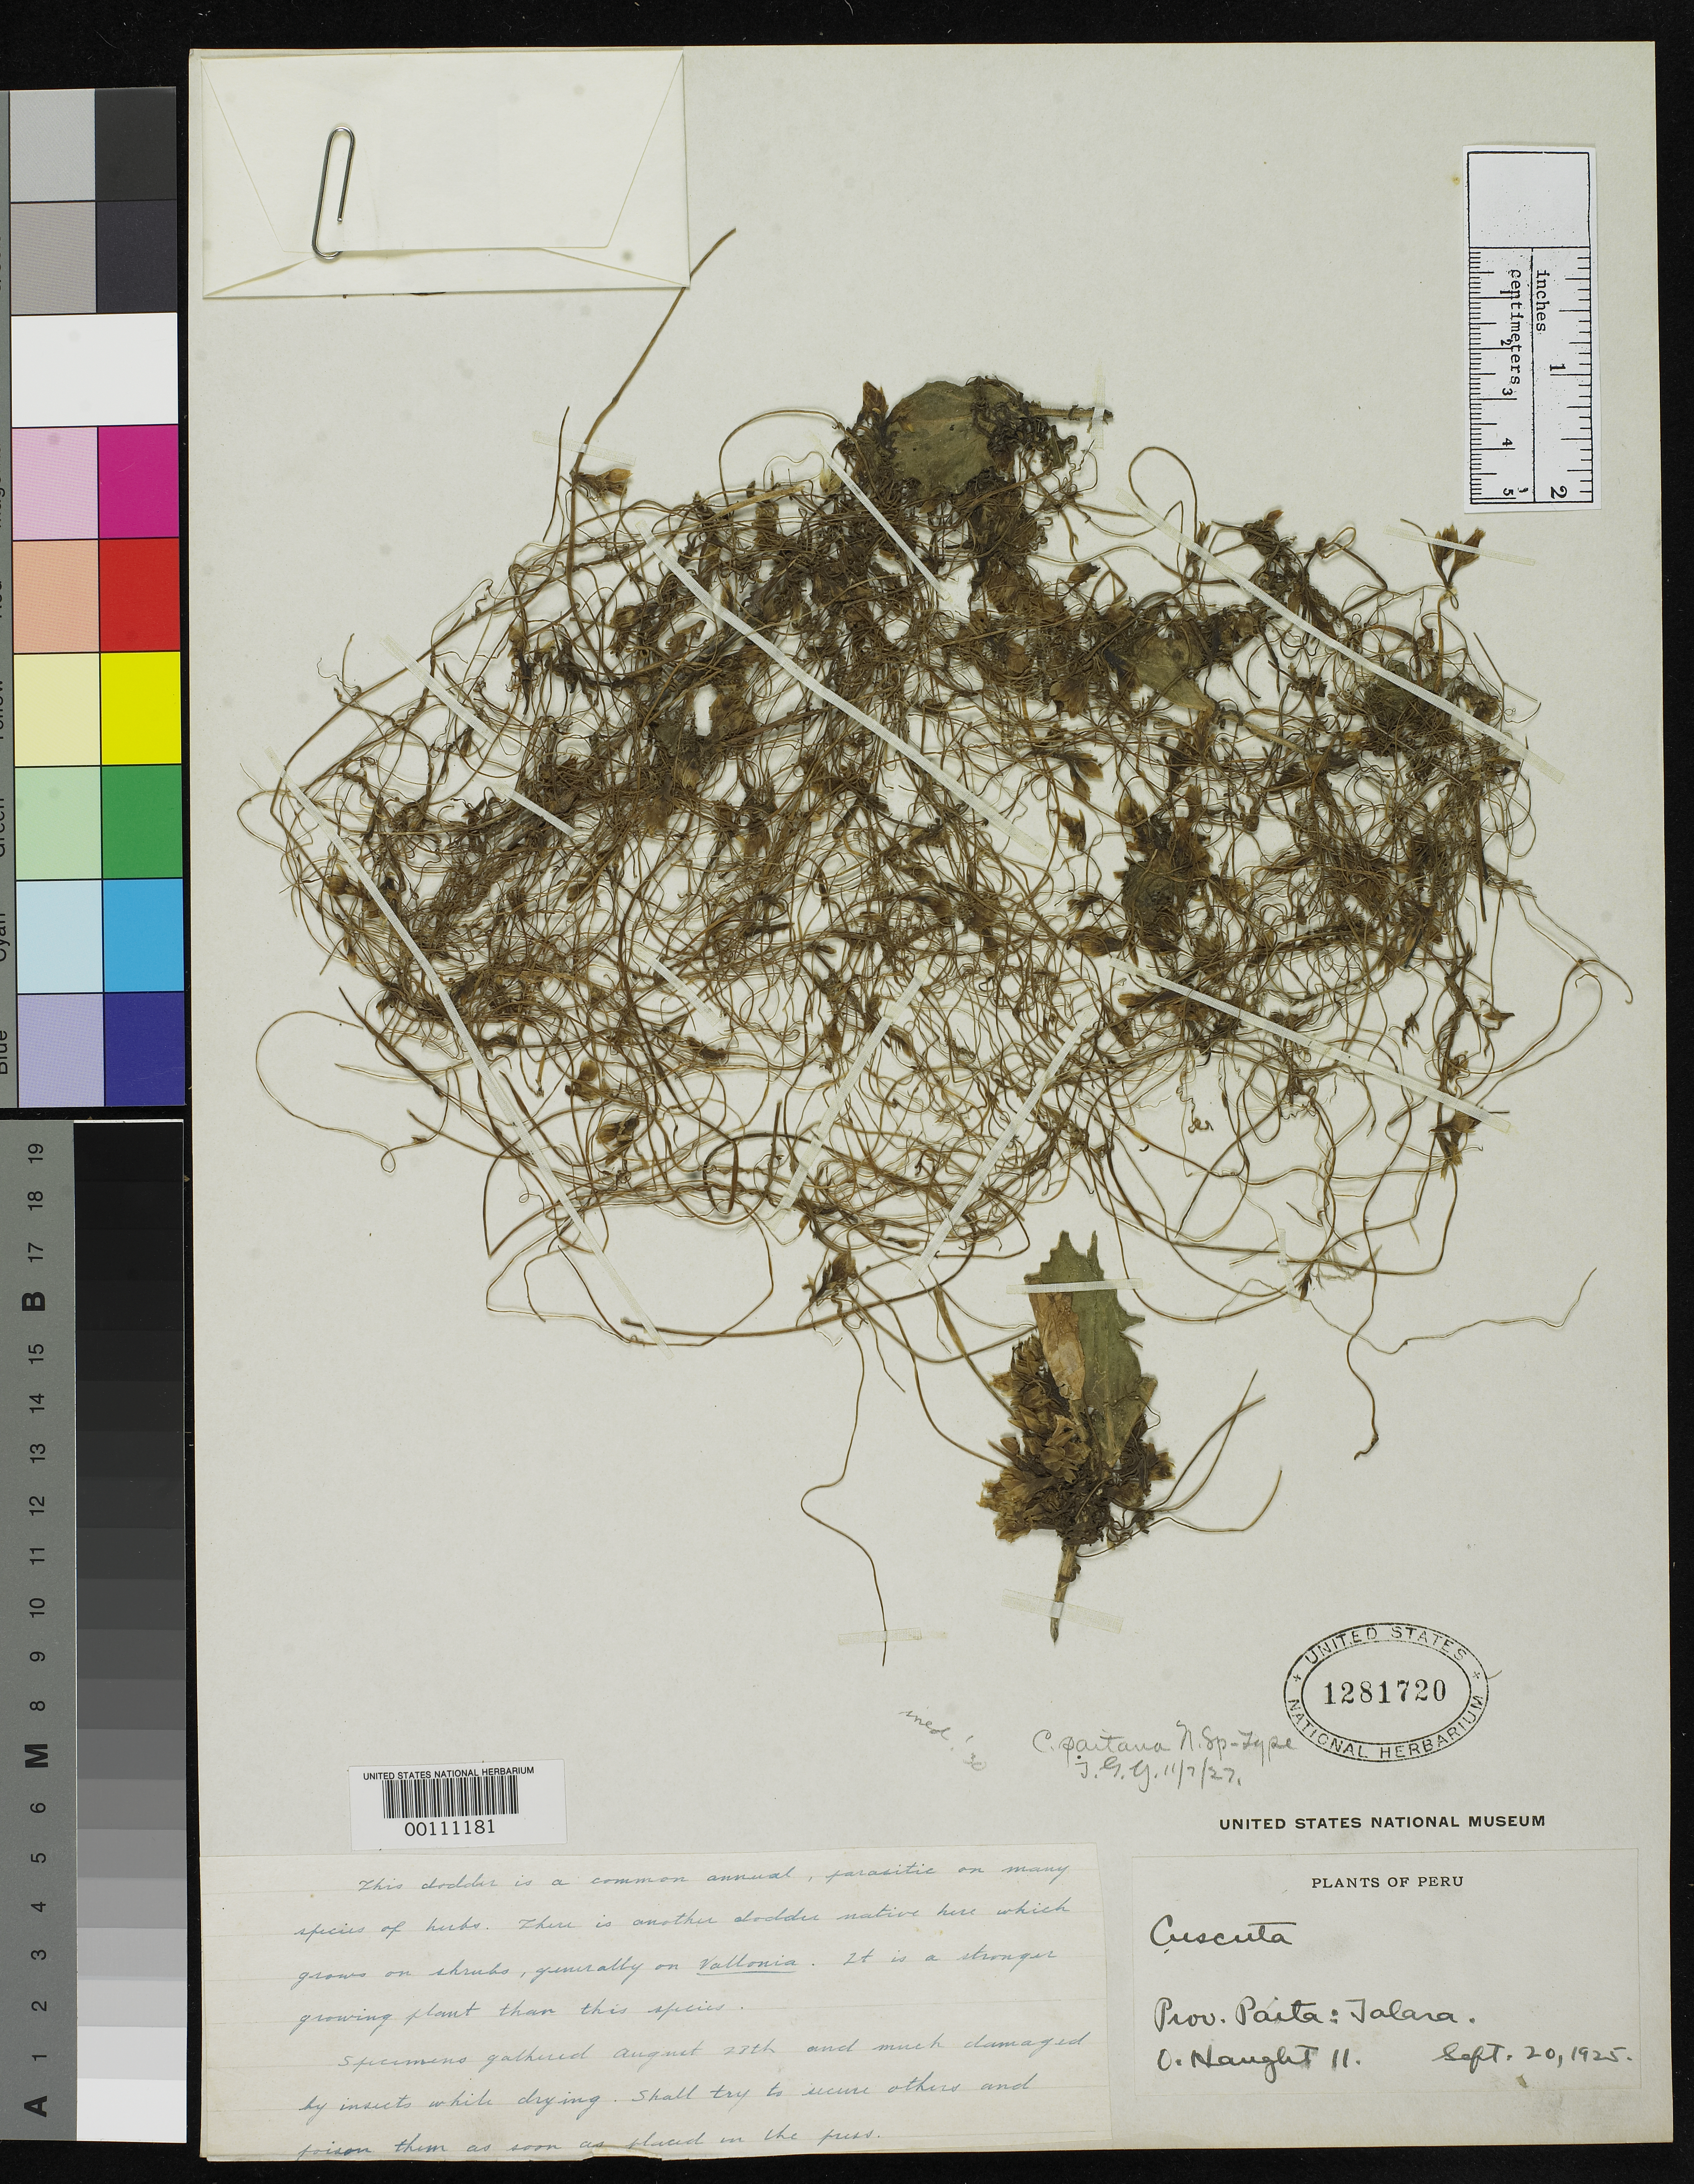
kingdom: Plantae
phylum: Tracheophyta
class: Magnoliopsida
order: Solanales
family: Convolvulaceae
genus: Cuscuta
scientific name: Cuscuta paitana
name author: Yunck.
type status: Holotype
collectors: O. L. Haught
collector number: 11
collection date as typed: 20 Sep 1925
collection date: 1925-09-20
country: Peru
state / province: Piura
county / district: Paita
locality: Talara.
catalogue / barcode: US 1281720